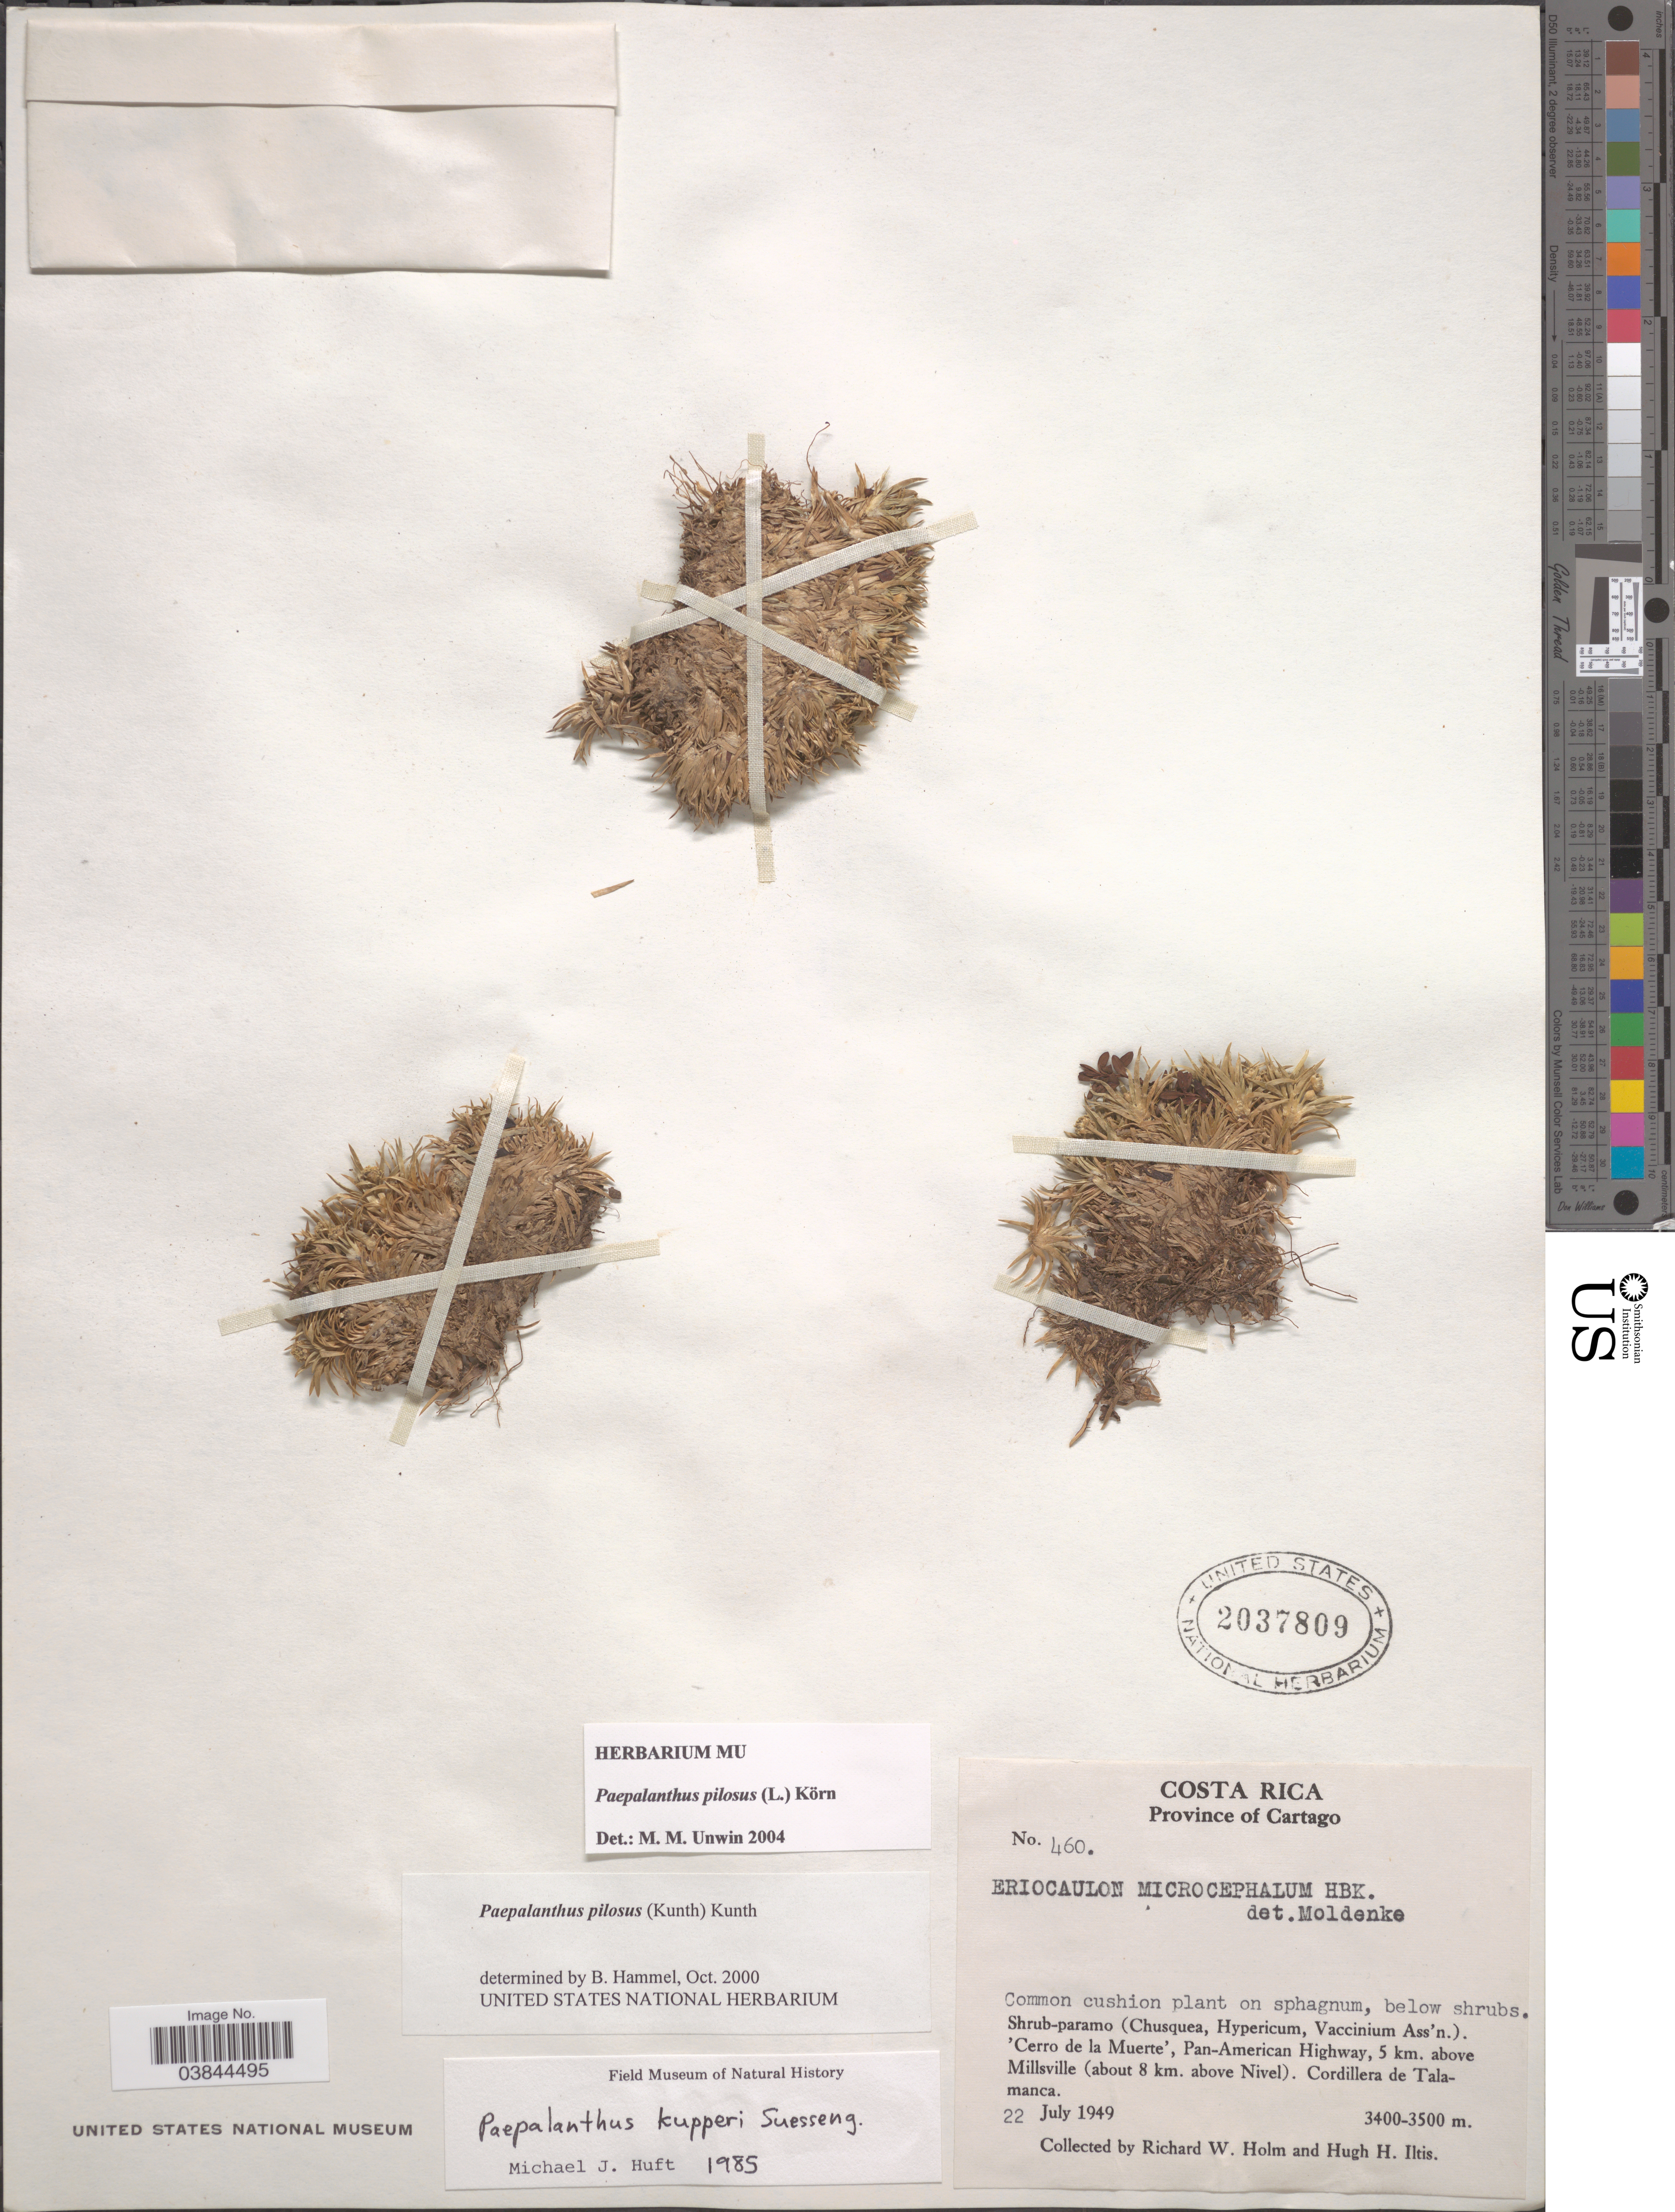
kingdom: Plantae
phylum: Tracheophyta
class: Liliopsida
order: Poales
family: Eriocaulaceae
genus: Paepalanthus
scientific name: Paepalanthus pilosus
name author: (Kunth) Kunth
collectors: R. W. Holm & H. Iltis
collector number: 460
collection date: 1949-07-22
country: Costa Rica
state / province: Cartago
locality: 'Cerro de la Muerte', Pan-American Highway, 5 km. above Millsville (about 8 km. above Nivel). Cordillera de Talamanca.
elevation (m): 3400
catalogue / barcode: US 2037809